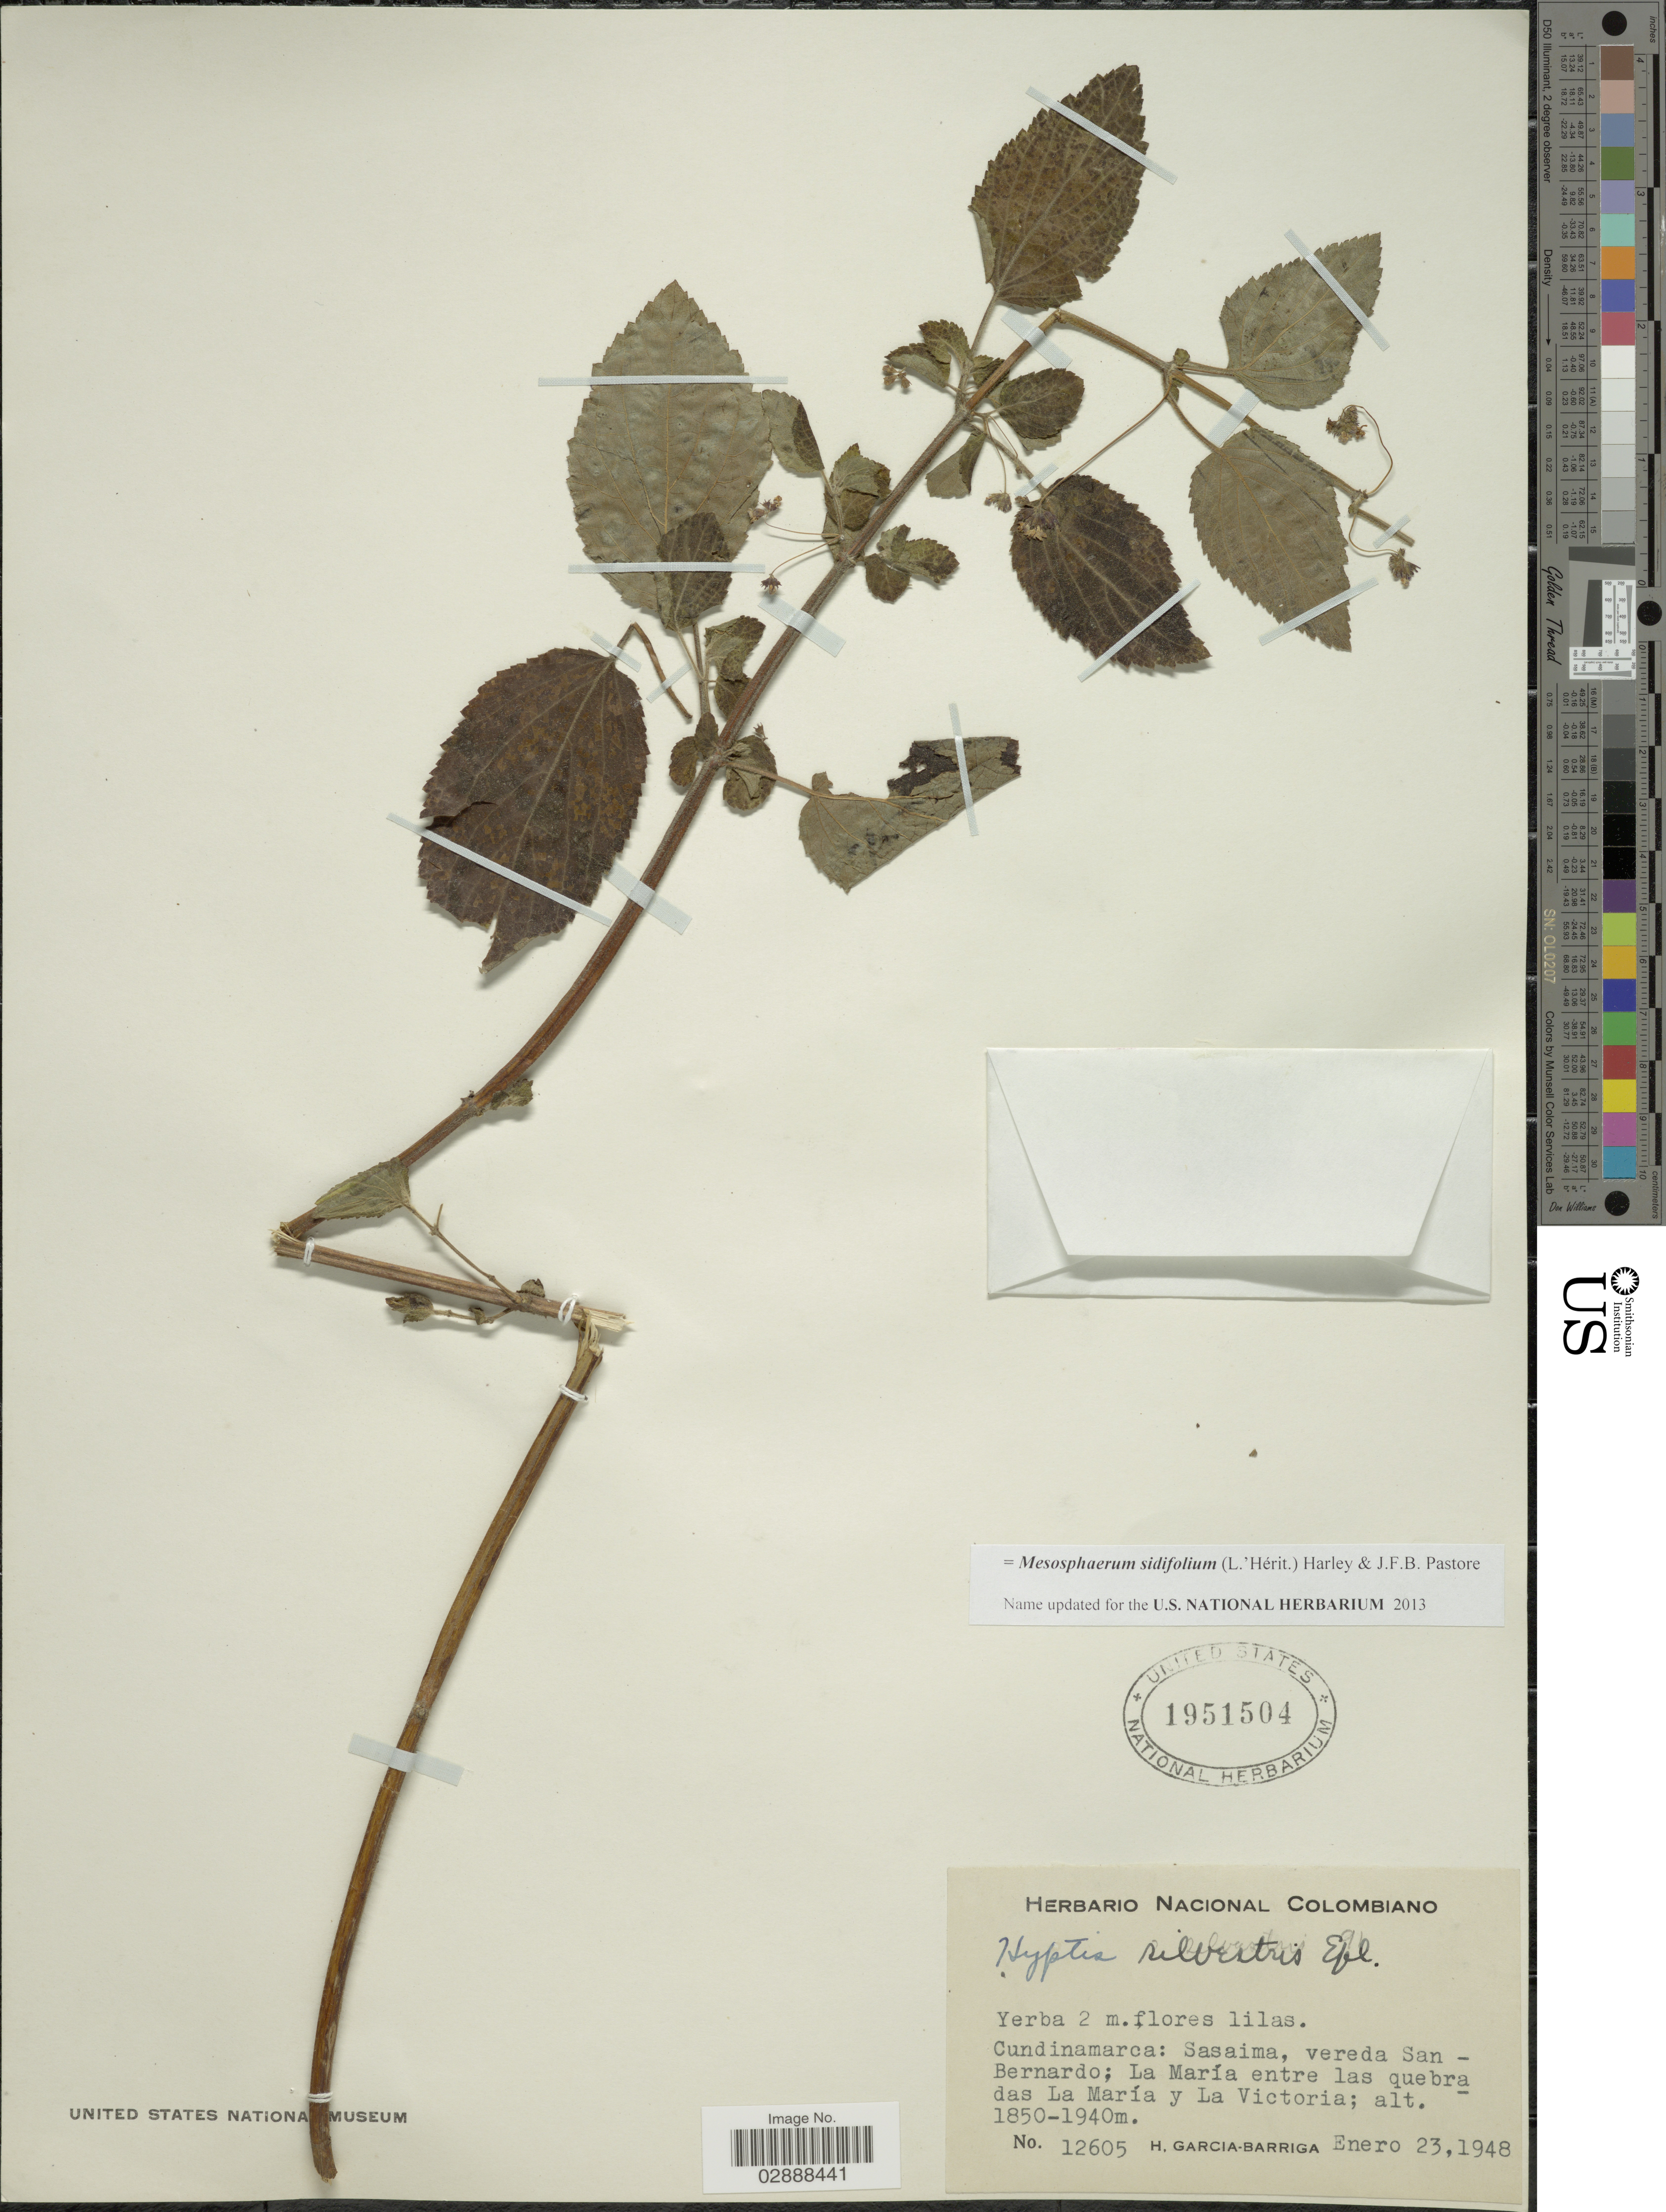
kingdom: Plantae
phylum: Tracheophyta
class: Magnoliopsida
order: Lamiales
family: Lamiaceae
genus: Mesosphaerum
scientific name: Mesosphaerum sidifolium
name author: (L'Hér.) Harley & J.F.B. Pastore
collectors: H. García Barriga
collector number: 12605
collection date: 1948-01-23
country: Colombia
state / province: Cundinamarca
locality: Sasaima, vereda San Bernardo; La María entre las quebradas La María y La Victoria.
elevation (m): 1850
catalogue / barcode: US 1951504